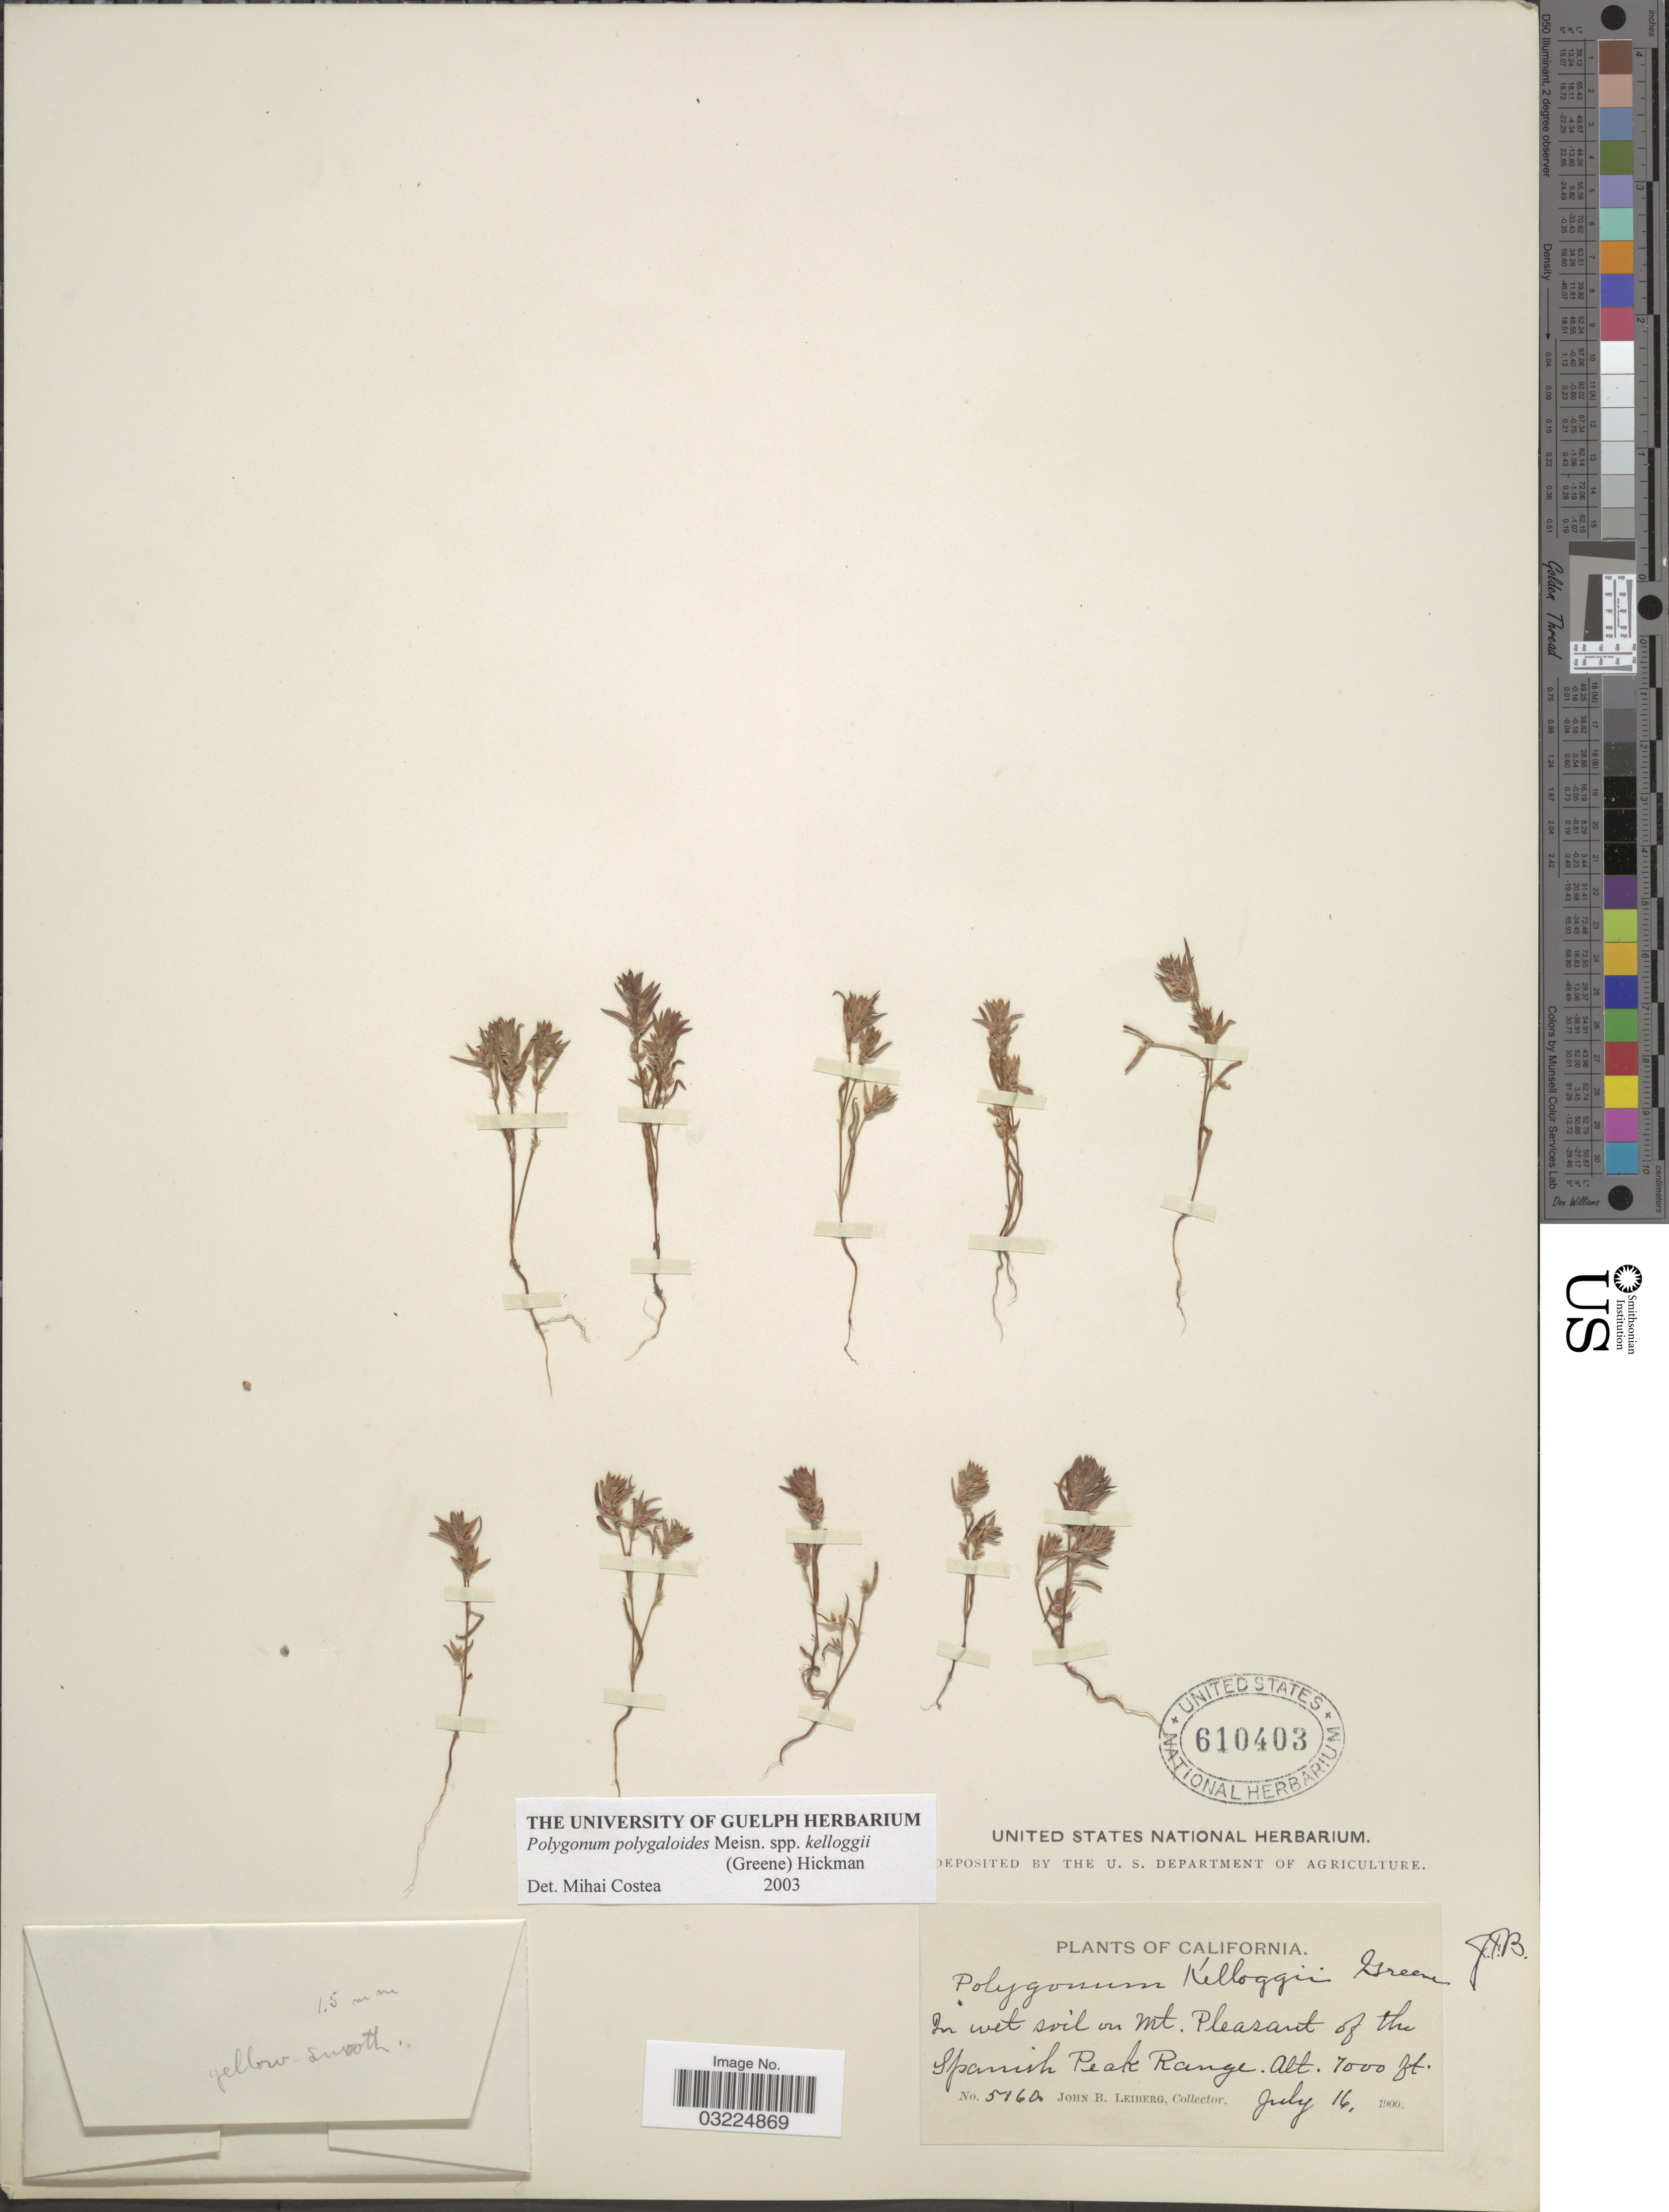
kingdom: Plantae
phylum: Tracheophyta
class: Magnoliopsida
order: Caryophyllales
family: Polygonaceae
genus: Polygonum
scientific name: Polygonum polygaloides subsp. kelloggii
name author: (Greene) Hickman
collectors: J. B. Leiberg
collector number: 5160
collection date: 1900-07-16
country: United States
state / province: California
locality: Mt. Pleasant of the Spanish Peak Range.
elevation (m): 2134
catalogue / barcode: US 610403